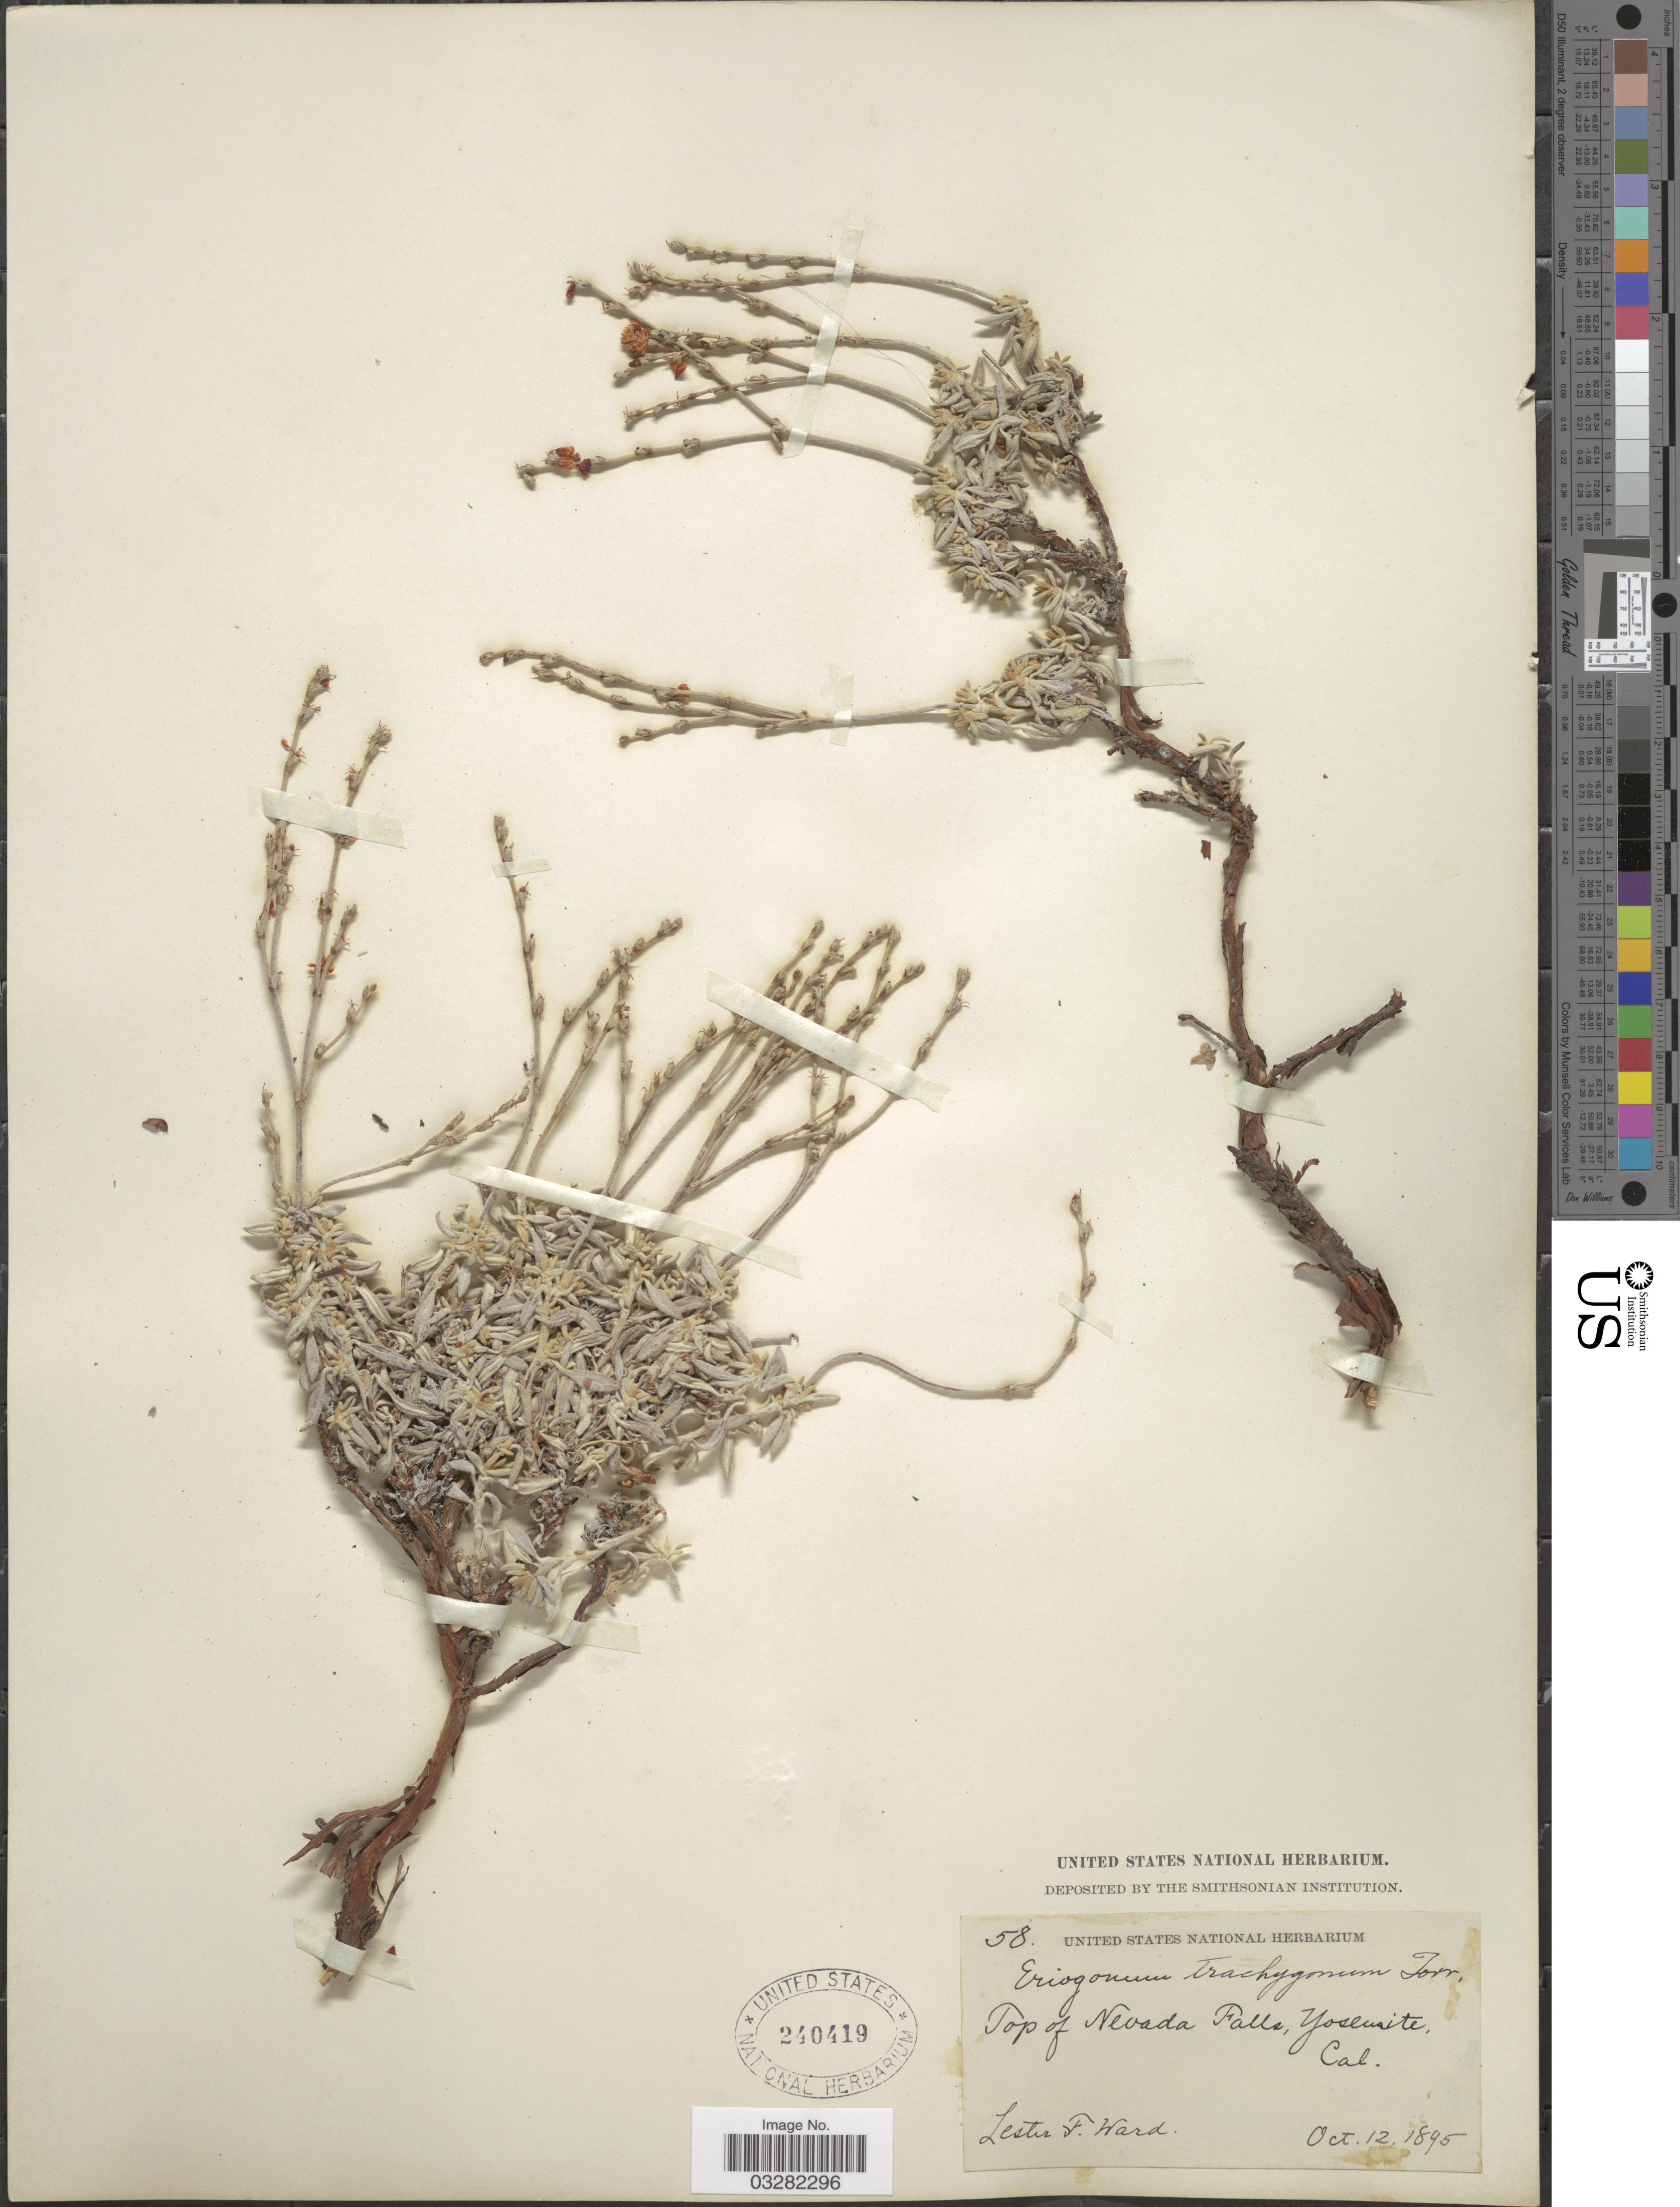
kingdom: Plantae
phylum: Tracheophyta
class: Magnoliopsida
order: Caryophyllales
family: Polygonaceae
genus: Eriogonum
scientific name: Eriogonum wrightii var. subscaposum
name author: S. Watson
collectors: L. F. Ward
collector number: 58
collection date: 1895-10-12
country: United States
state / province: California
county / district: Mariposa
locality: Top of Nevada Falls, Yosemite.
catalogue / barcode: US 240419